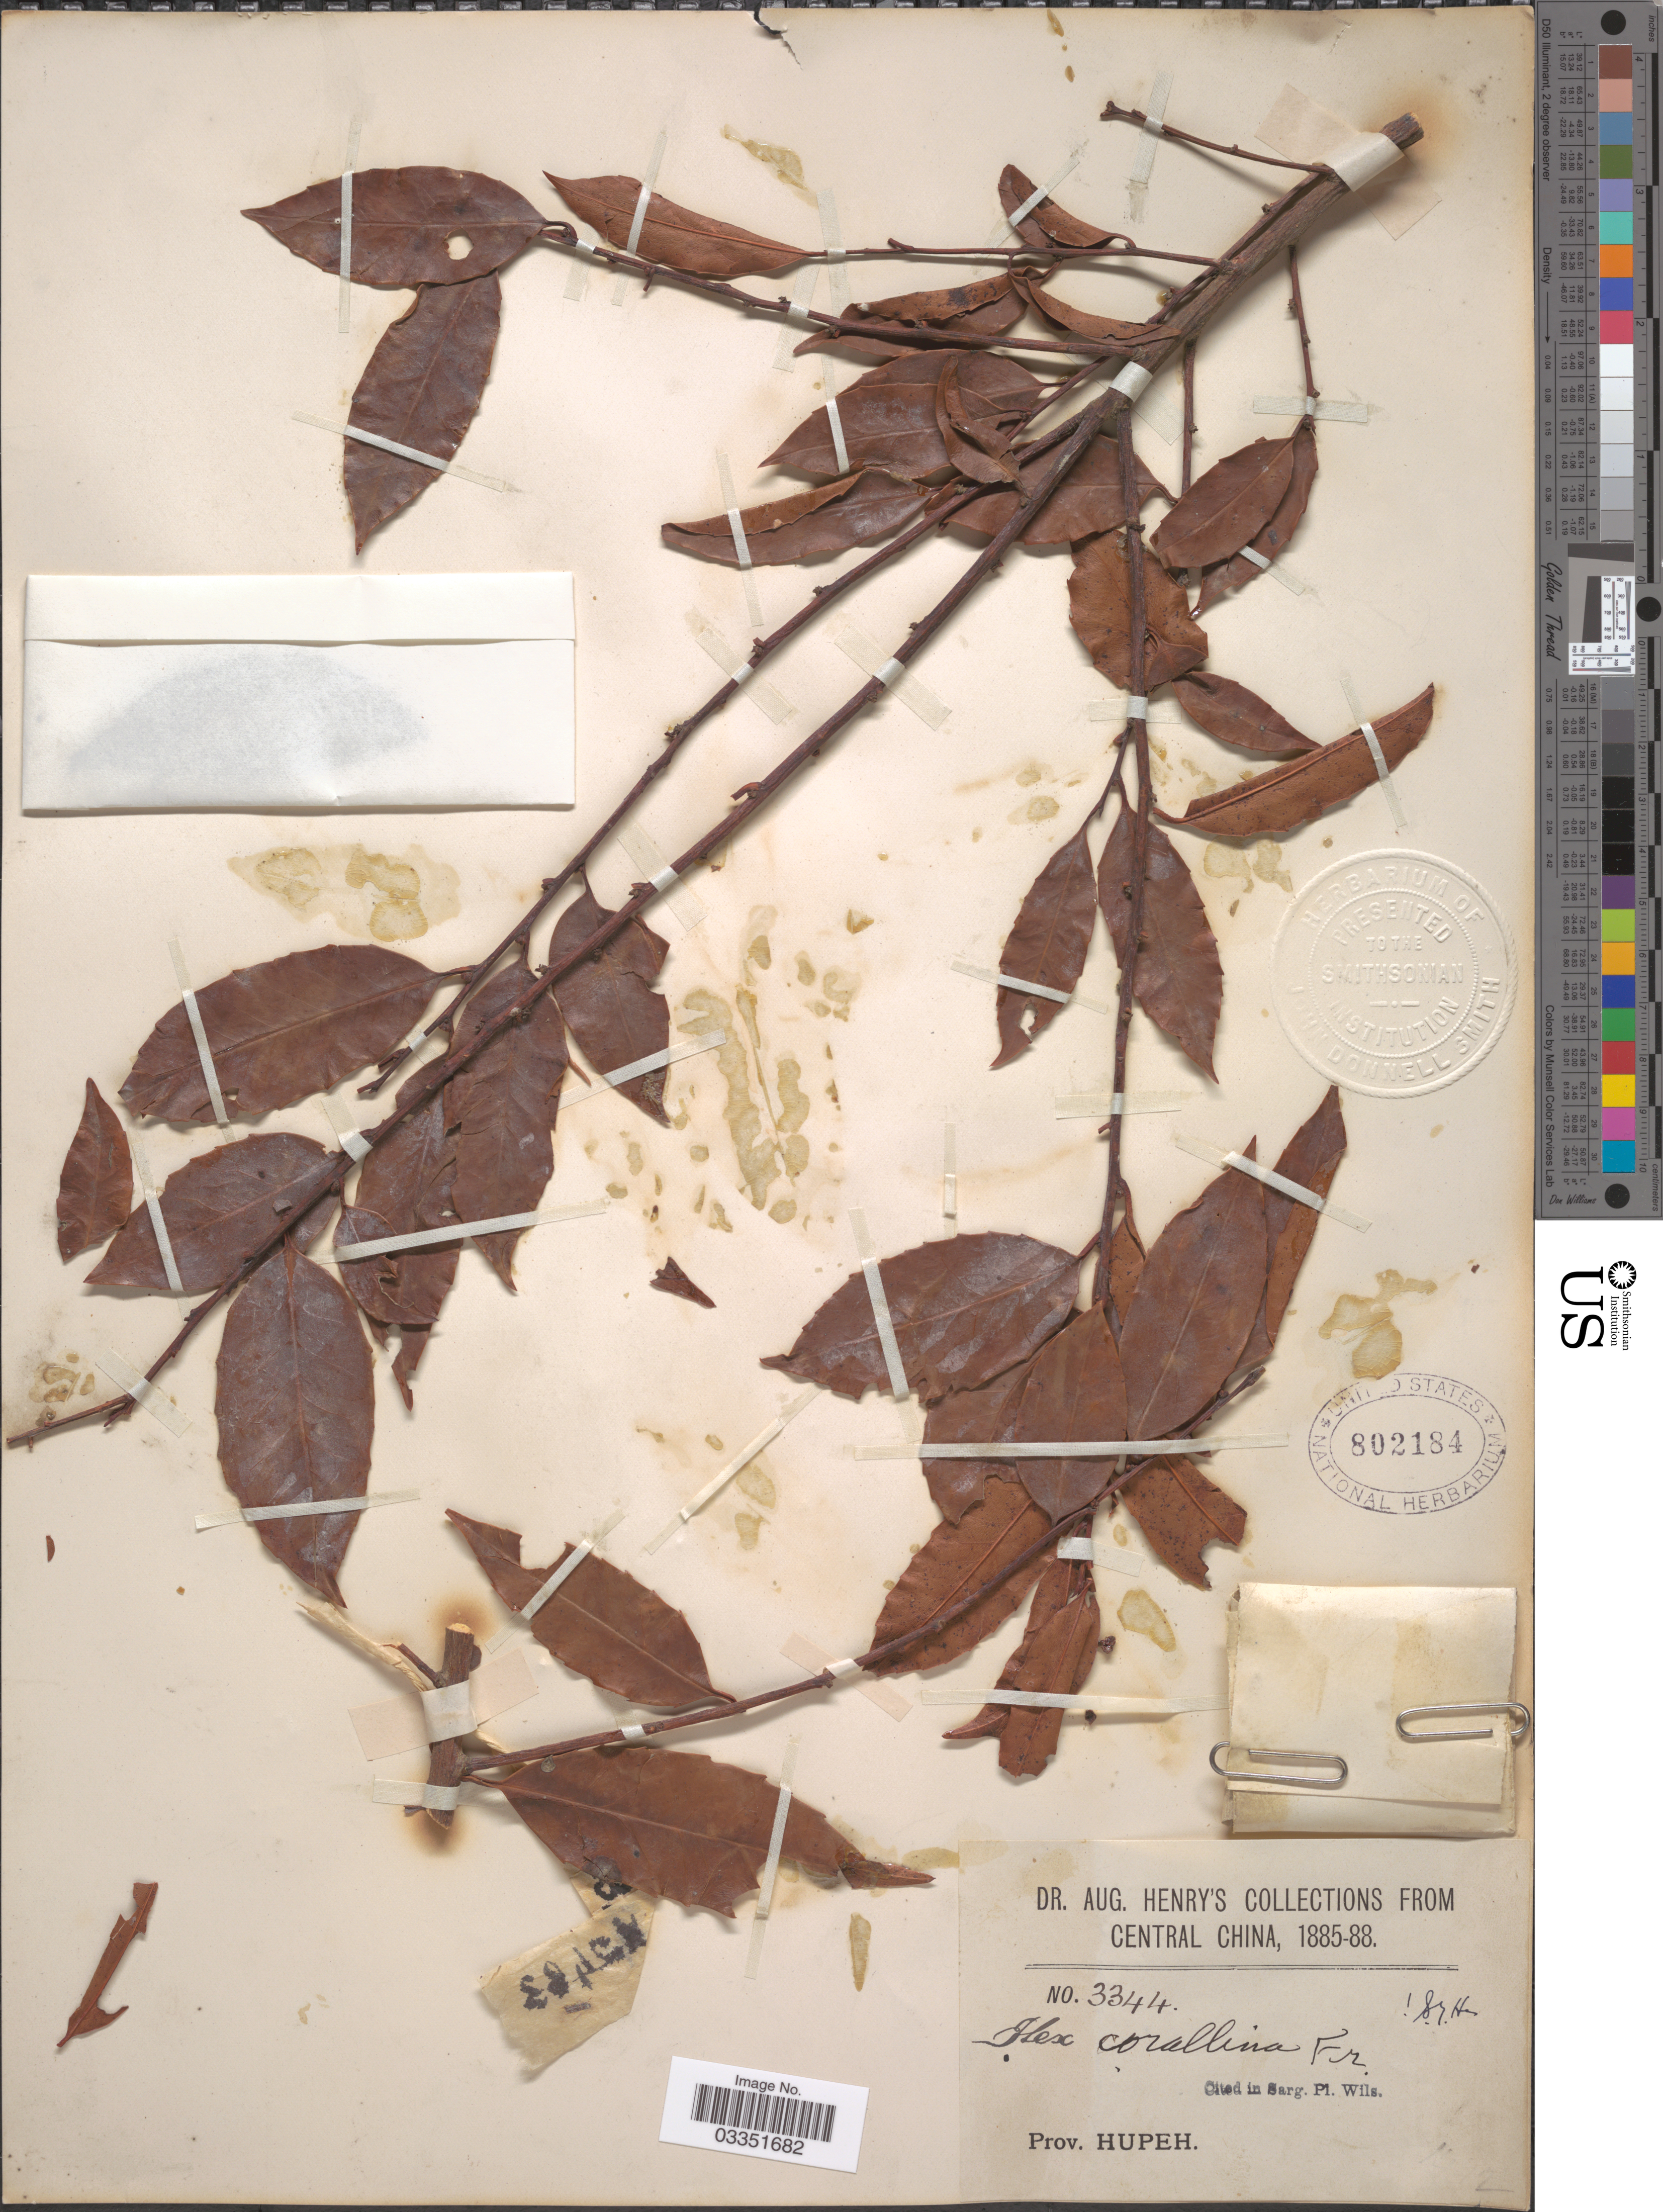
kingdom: Plantae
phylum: Tracheophyta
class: Magnoliopsida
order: Aquifoliales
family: Aquifoliaceae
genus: Ilex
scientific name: Ilex corallina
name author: Franch.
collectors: A. Henry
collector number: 3344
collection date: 1885/1888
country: China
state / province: Hubei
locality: Central China. Prov. Hupeh.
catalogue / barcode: US 802184